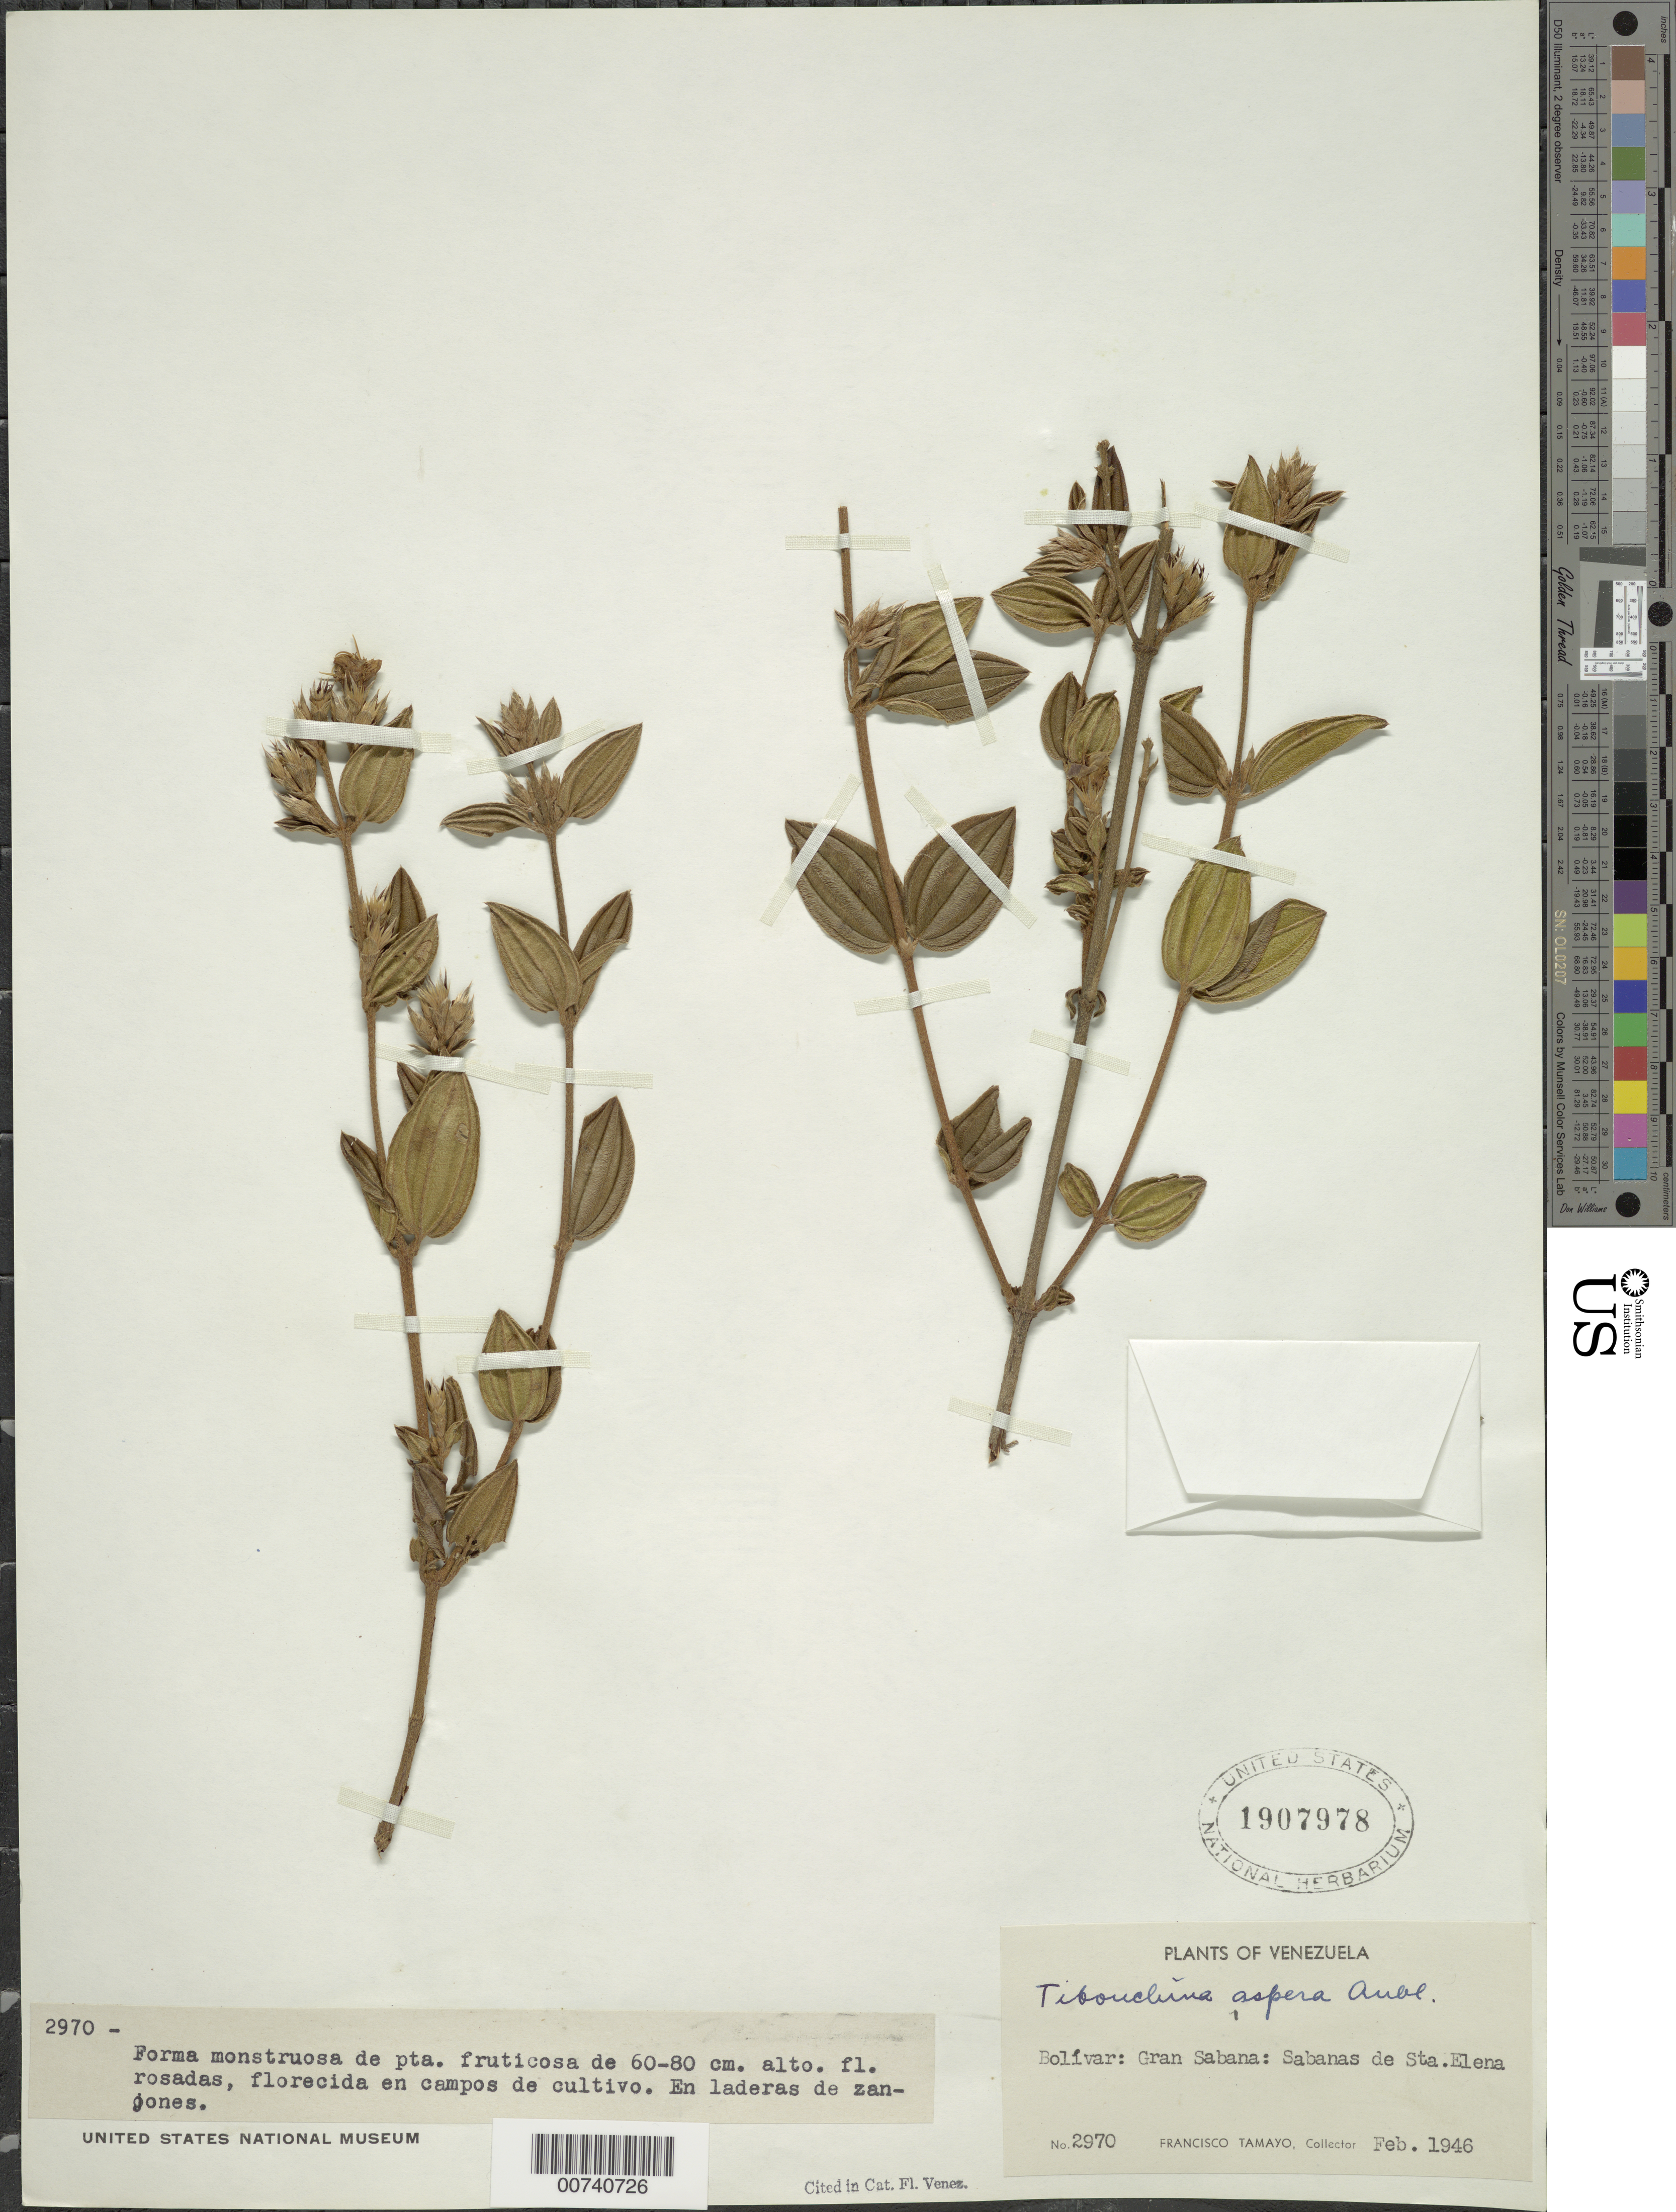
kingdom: Plantae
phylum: Tracheophyta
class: Magnoliopsida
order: Myrtales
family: Melastomataceae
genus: Tibouchina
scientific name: Tibouchina aspera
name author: Aubl.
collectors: F. Tamayo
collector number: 2970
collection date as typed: Feb-46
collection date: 1946-02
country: Venezuela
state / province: Bolívar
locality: Gran Sabana, Sta. Elena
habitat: Edges of trenches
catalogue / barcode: US 1907978